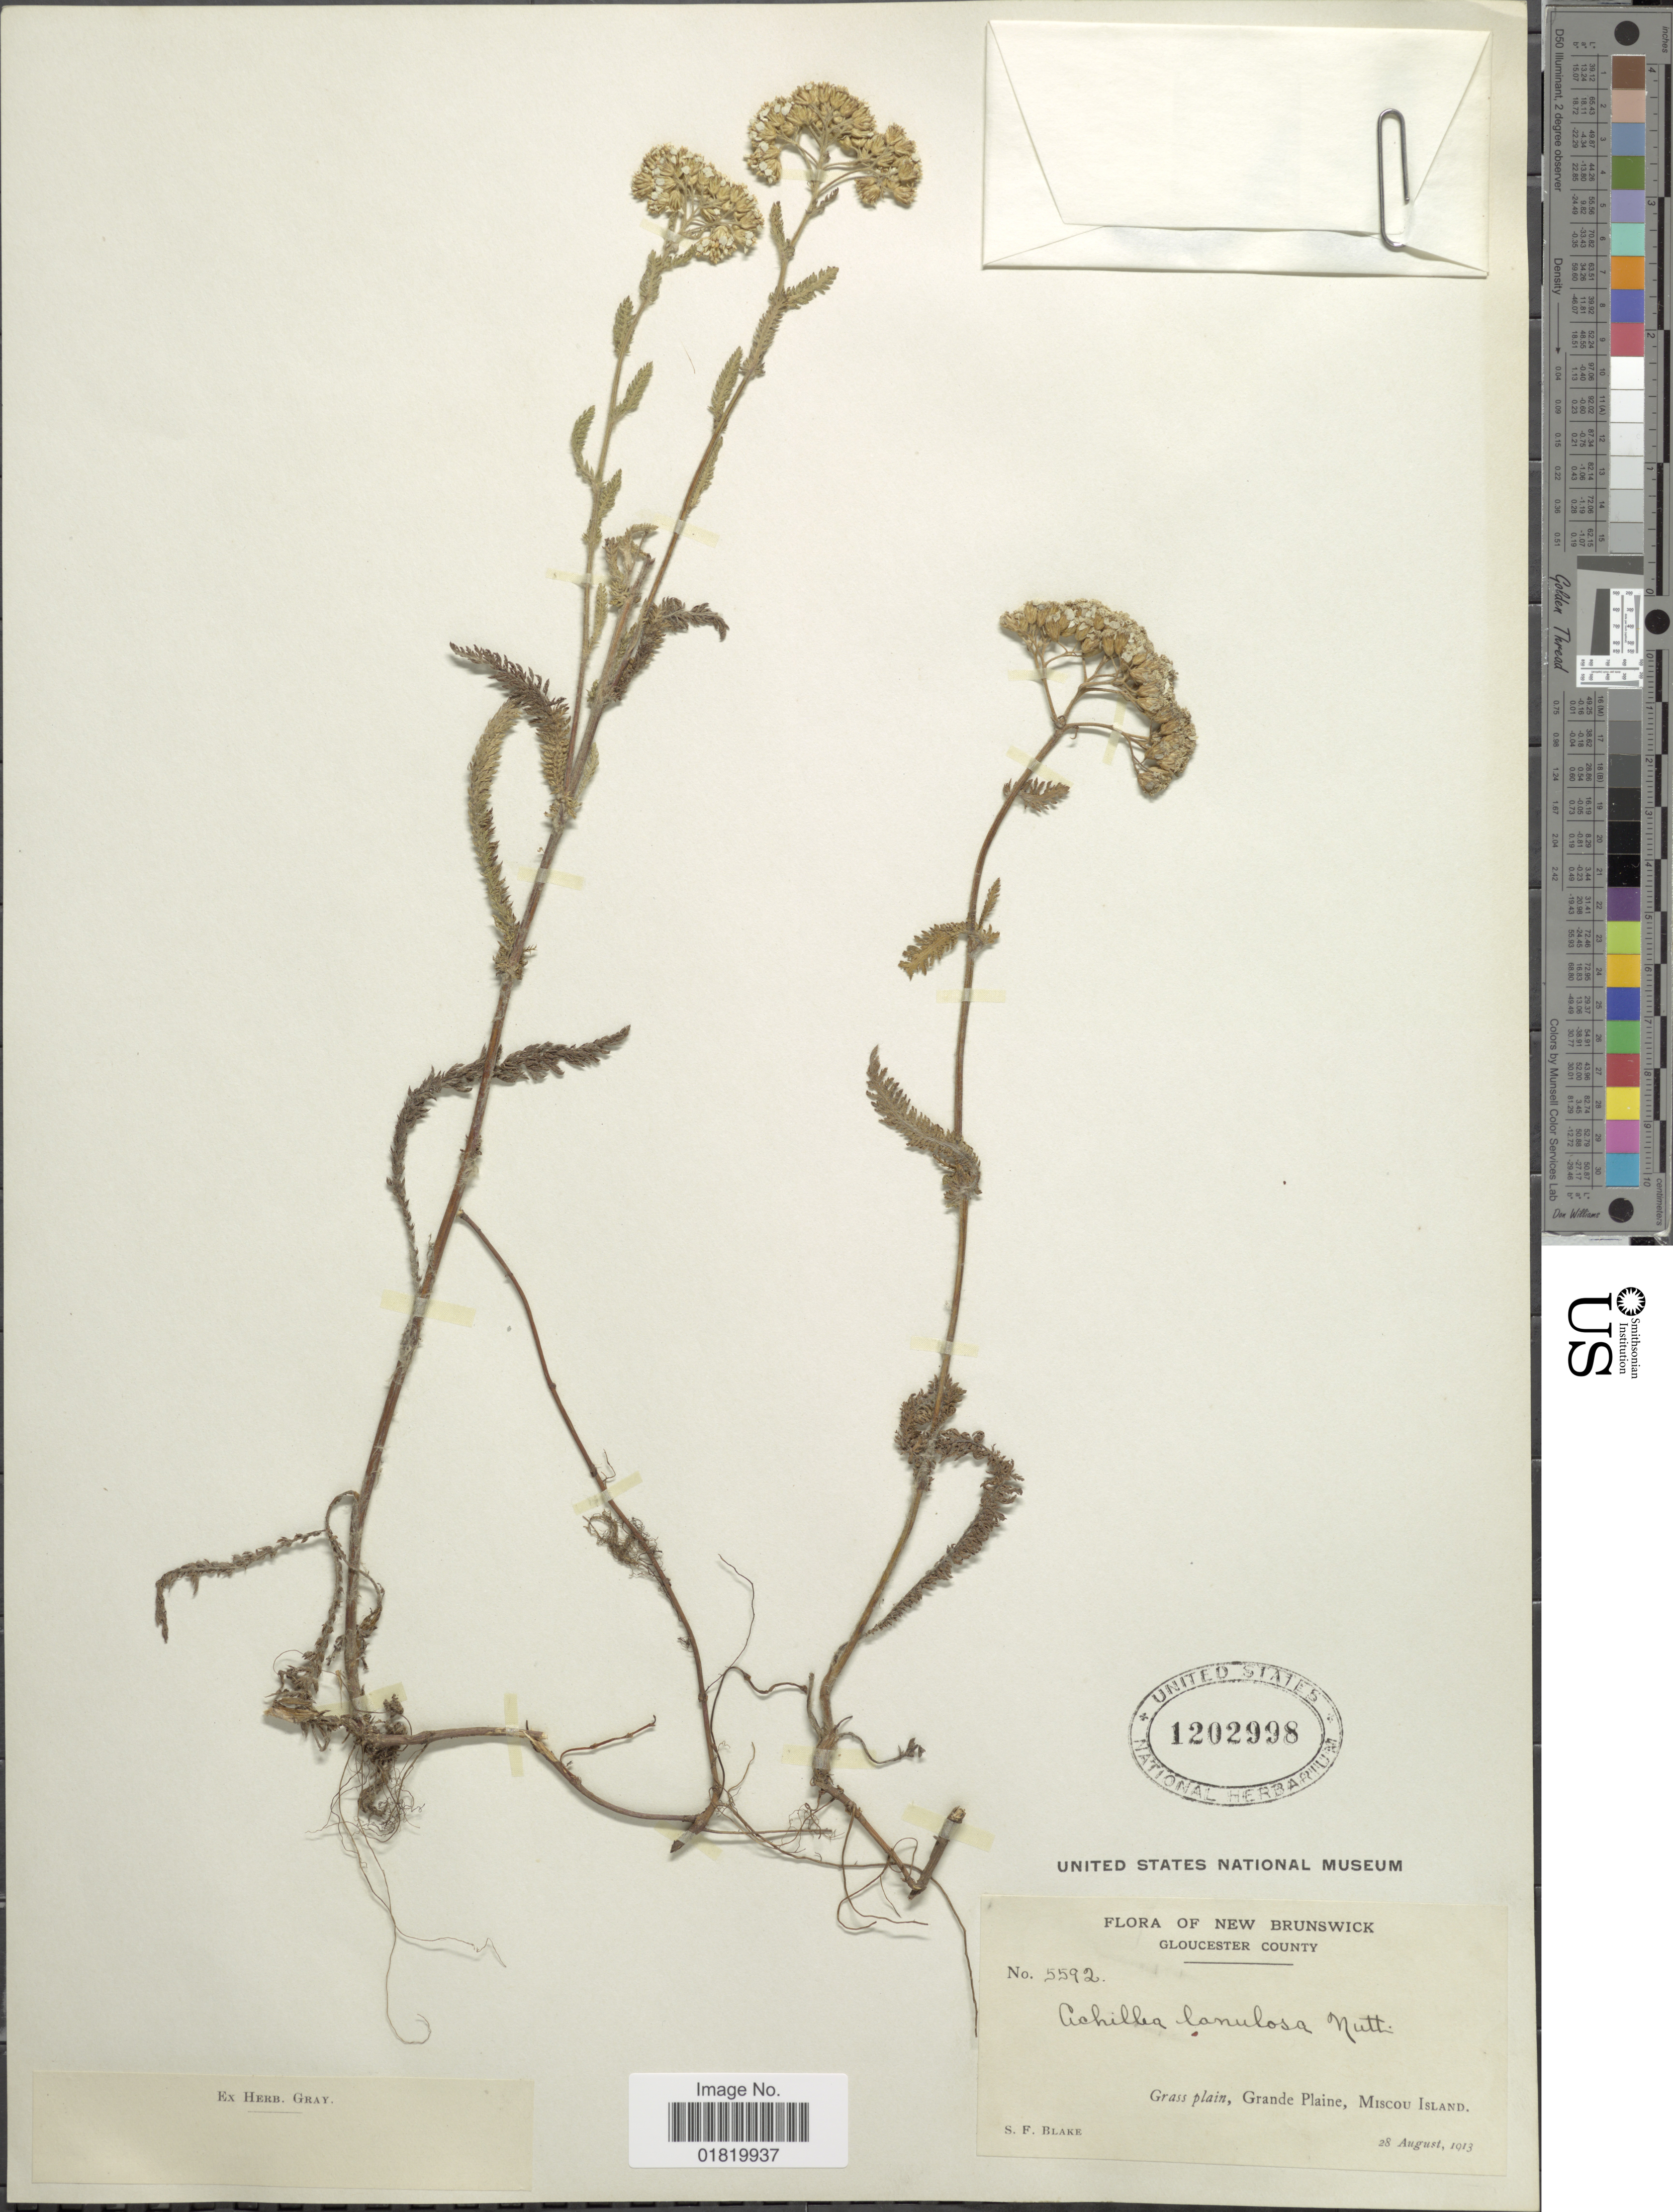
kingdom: Plantae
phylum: Tracheophyta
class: Magnoliopsida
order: Asterales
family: Asteraceae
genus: Achillea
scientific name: Achillea lanulosa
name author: Nutt.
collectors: S. Blake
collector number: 5592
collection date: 1913-08-28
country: Canada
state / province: New Brunswick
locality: Gloucester County. Grande Plaine, Miscou Island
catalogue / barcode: US 1202998